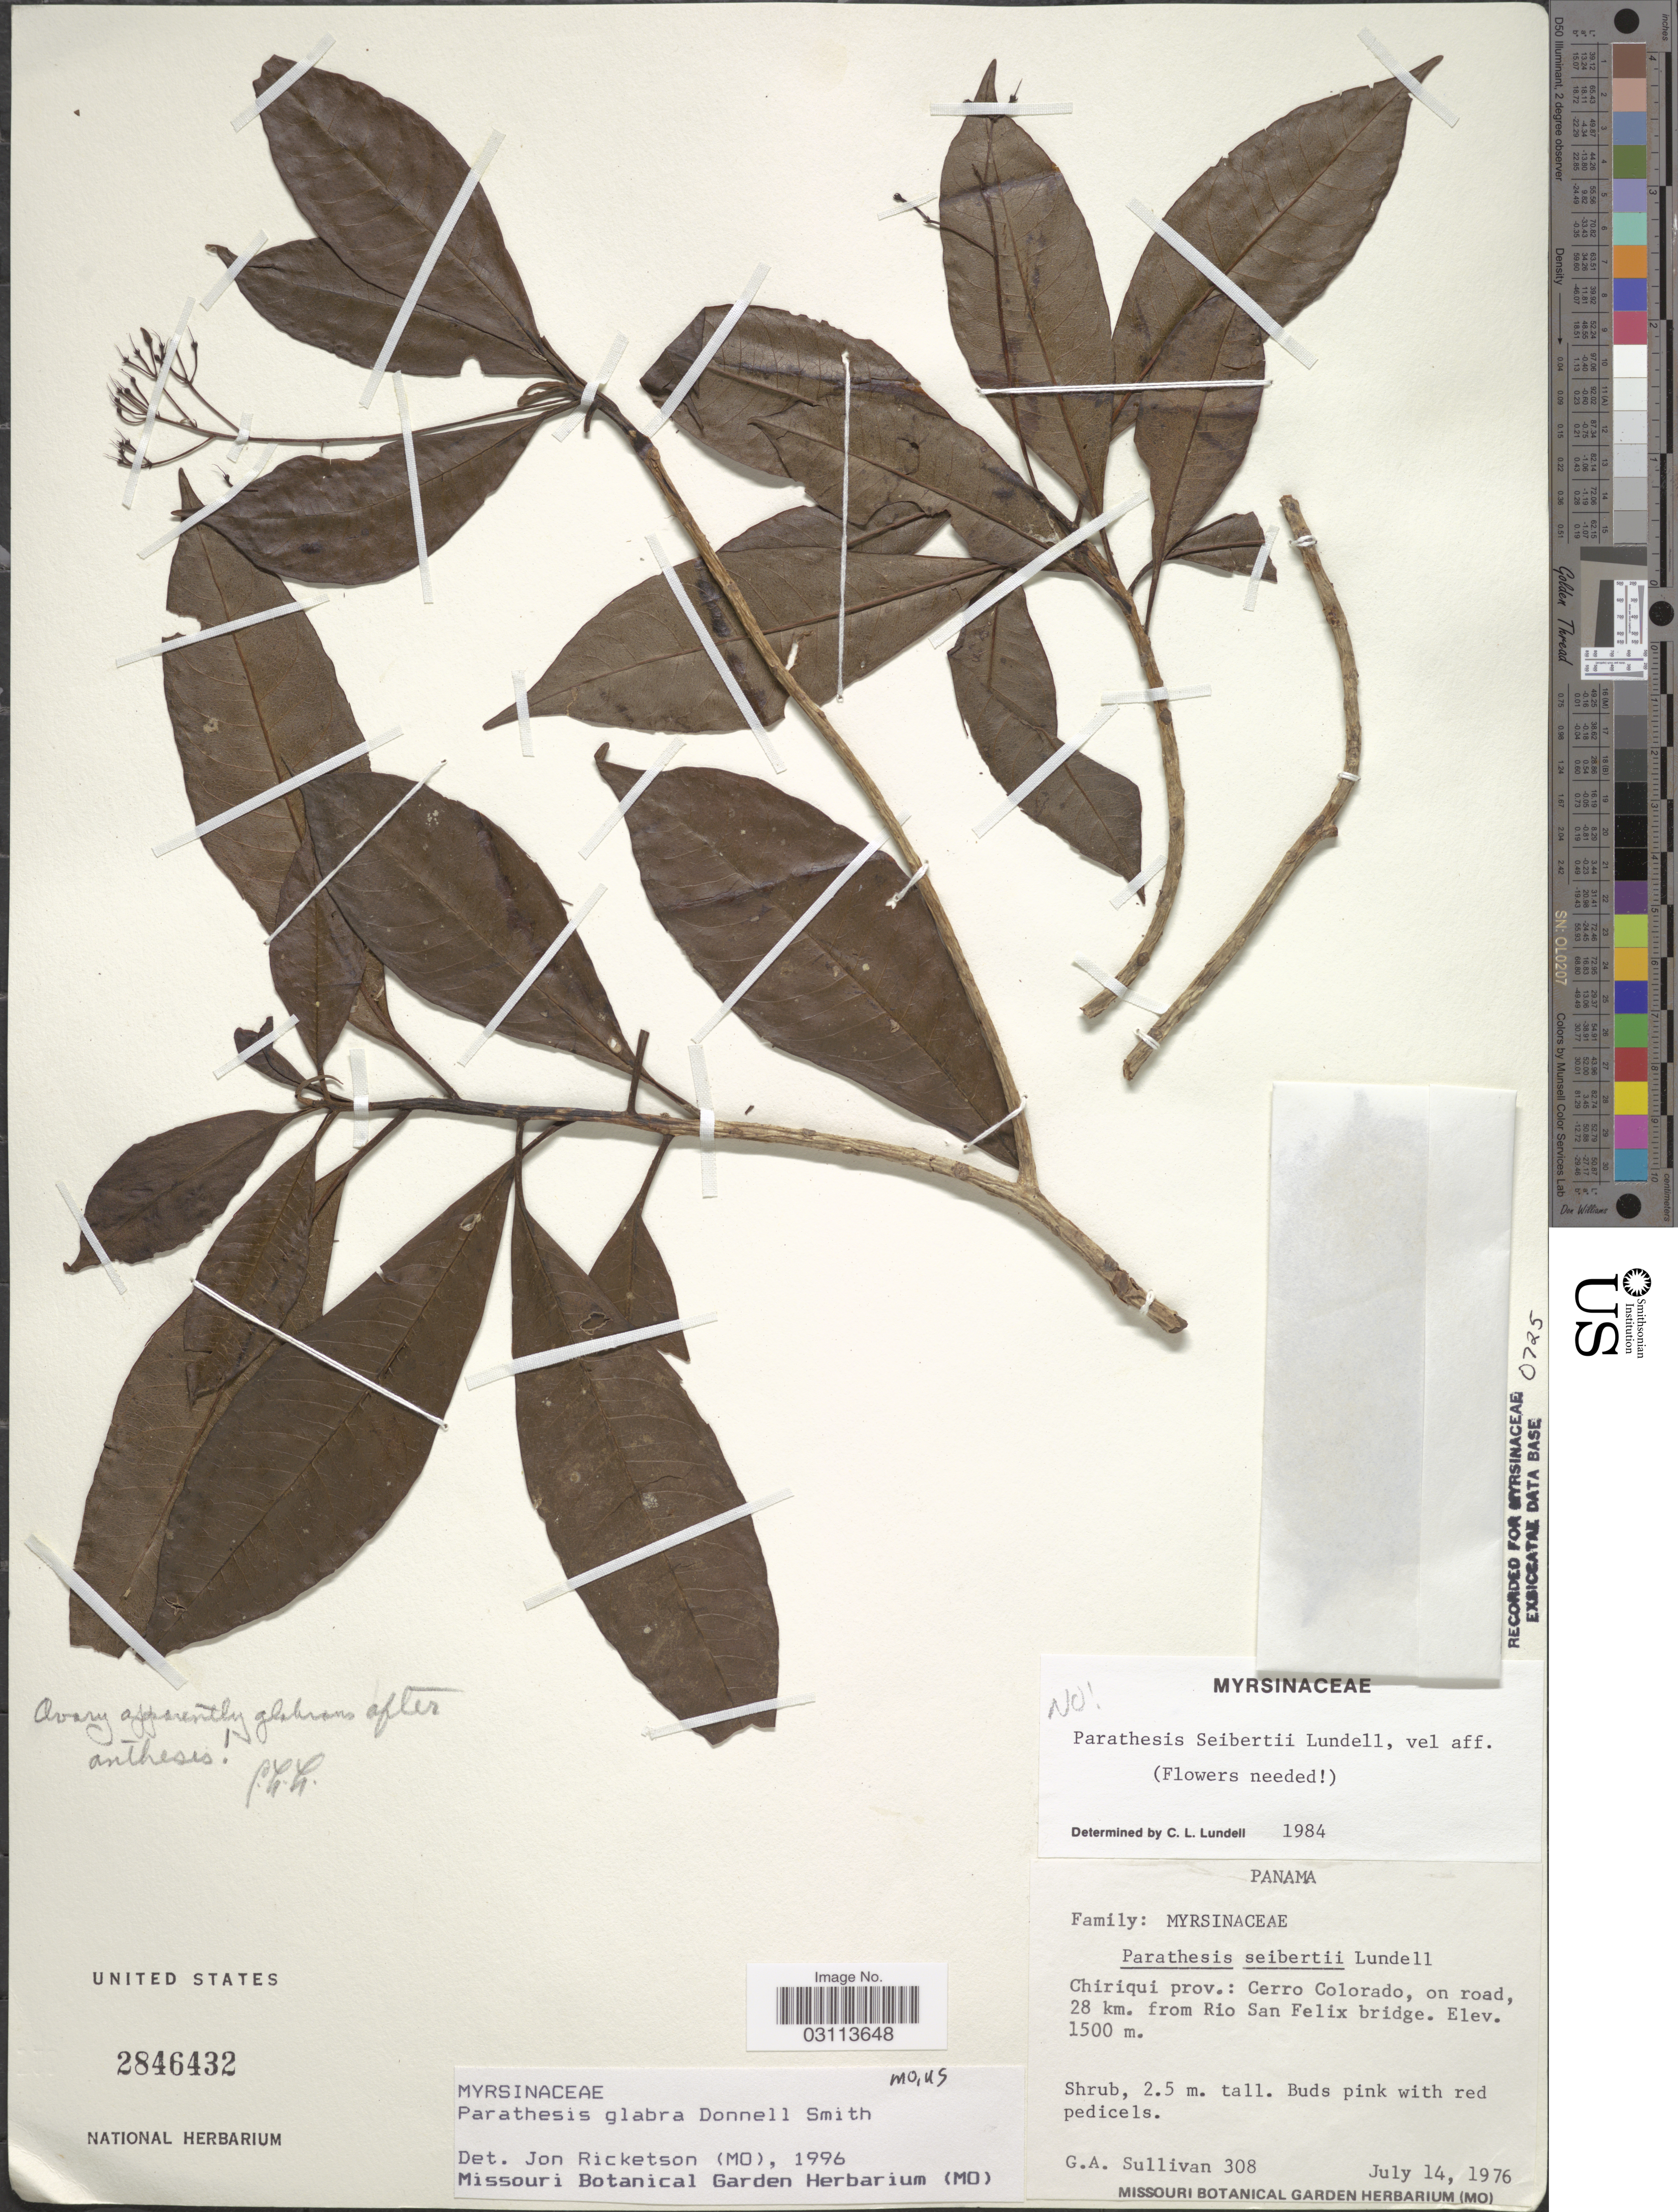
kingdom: Plantae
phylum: Tracheophyta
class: Magnoliopsida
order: Ericales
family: Primulaceae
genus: Parathesis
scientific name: Parathesis glabra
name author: Donn. Sm.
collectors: G. Sullivan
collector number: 308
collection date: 1976-07-14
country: Panama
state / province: Chiriqui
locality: Cerro Colorado, on road, 28 km. from Rio San Felix bridge.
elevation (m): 1500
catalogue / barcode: US 2846432